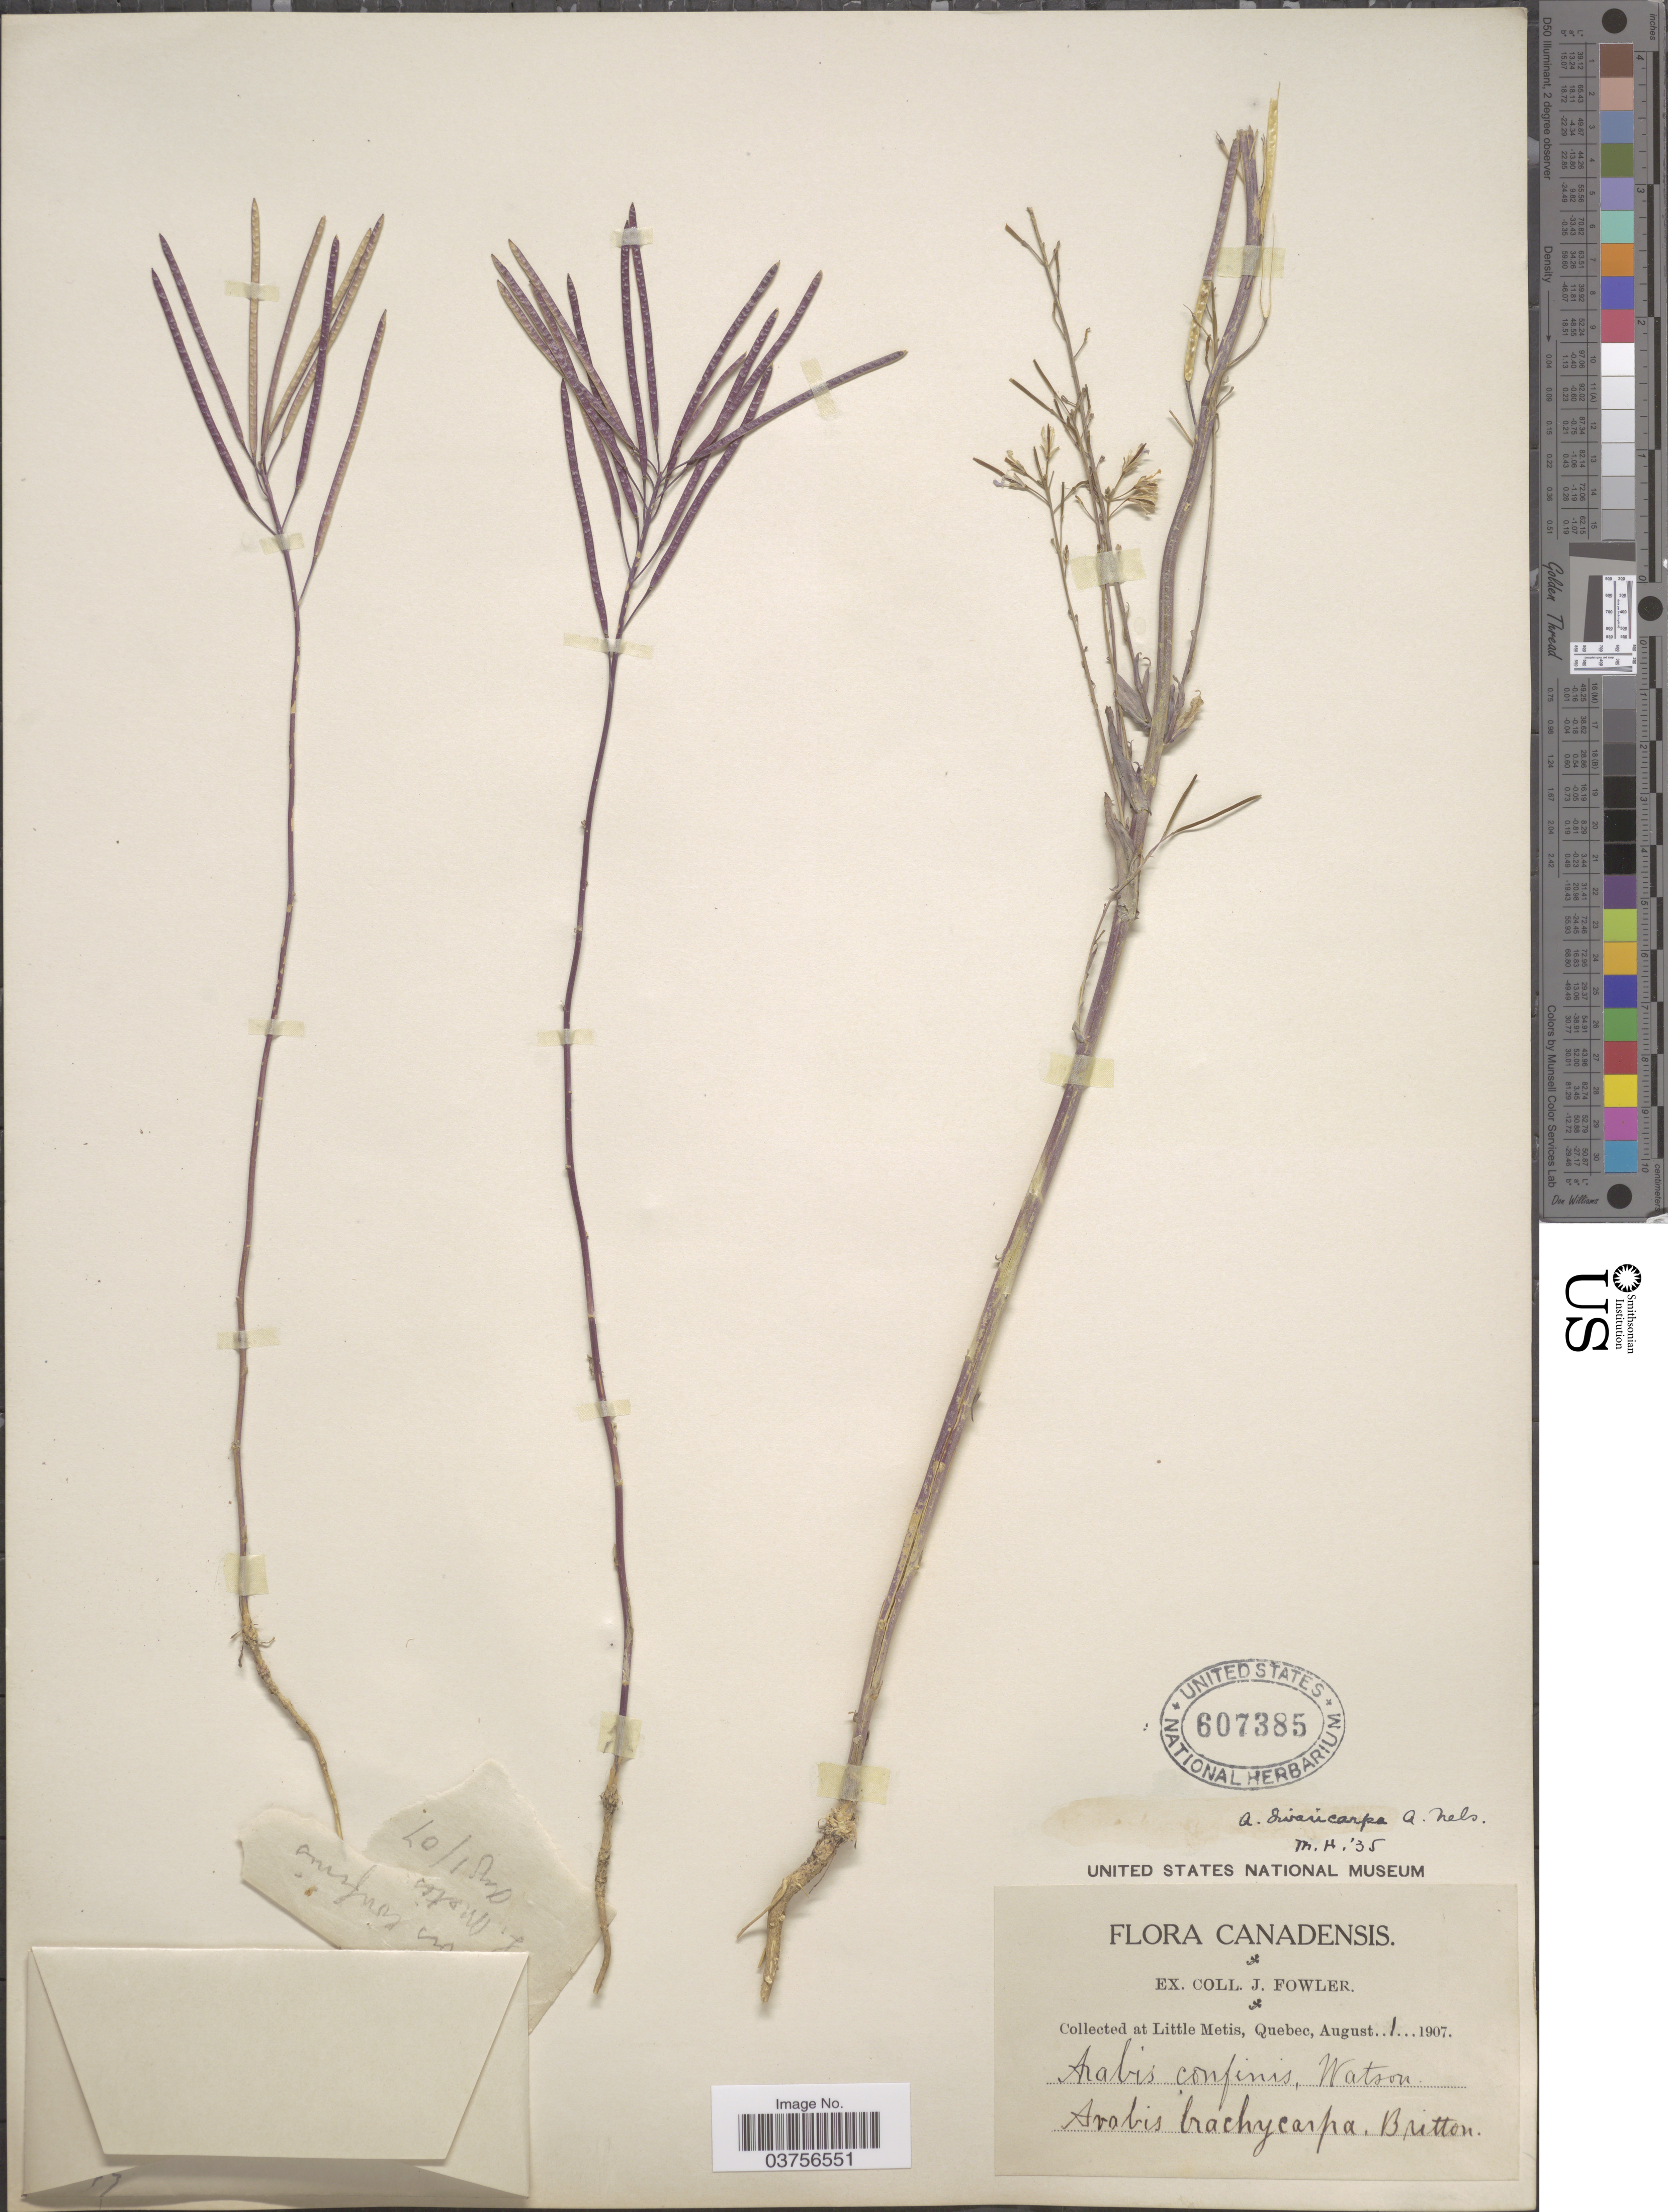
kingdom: Plantae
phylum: Tracheophyta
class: Magnoliopsida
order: Brassicales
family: Brassicaceae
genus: Arabis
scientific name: Arabis divaricarpa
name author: A. Nelson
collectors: J. Fowler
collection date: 1907-08-01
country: Canada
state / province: Quebec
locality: Little Metis.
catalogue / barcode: US 607385